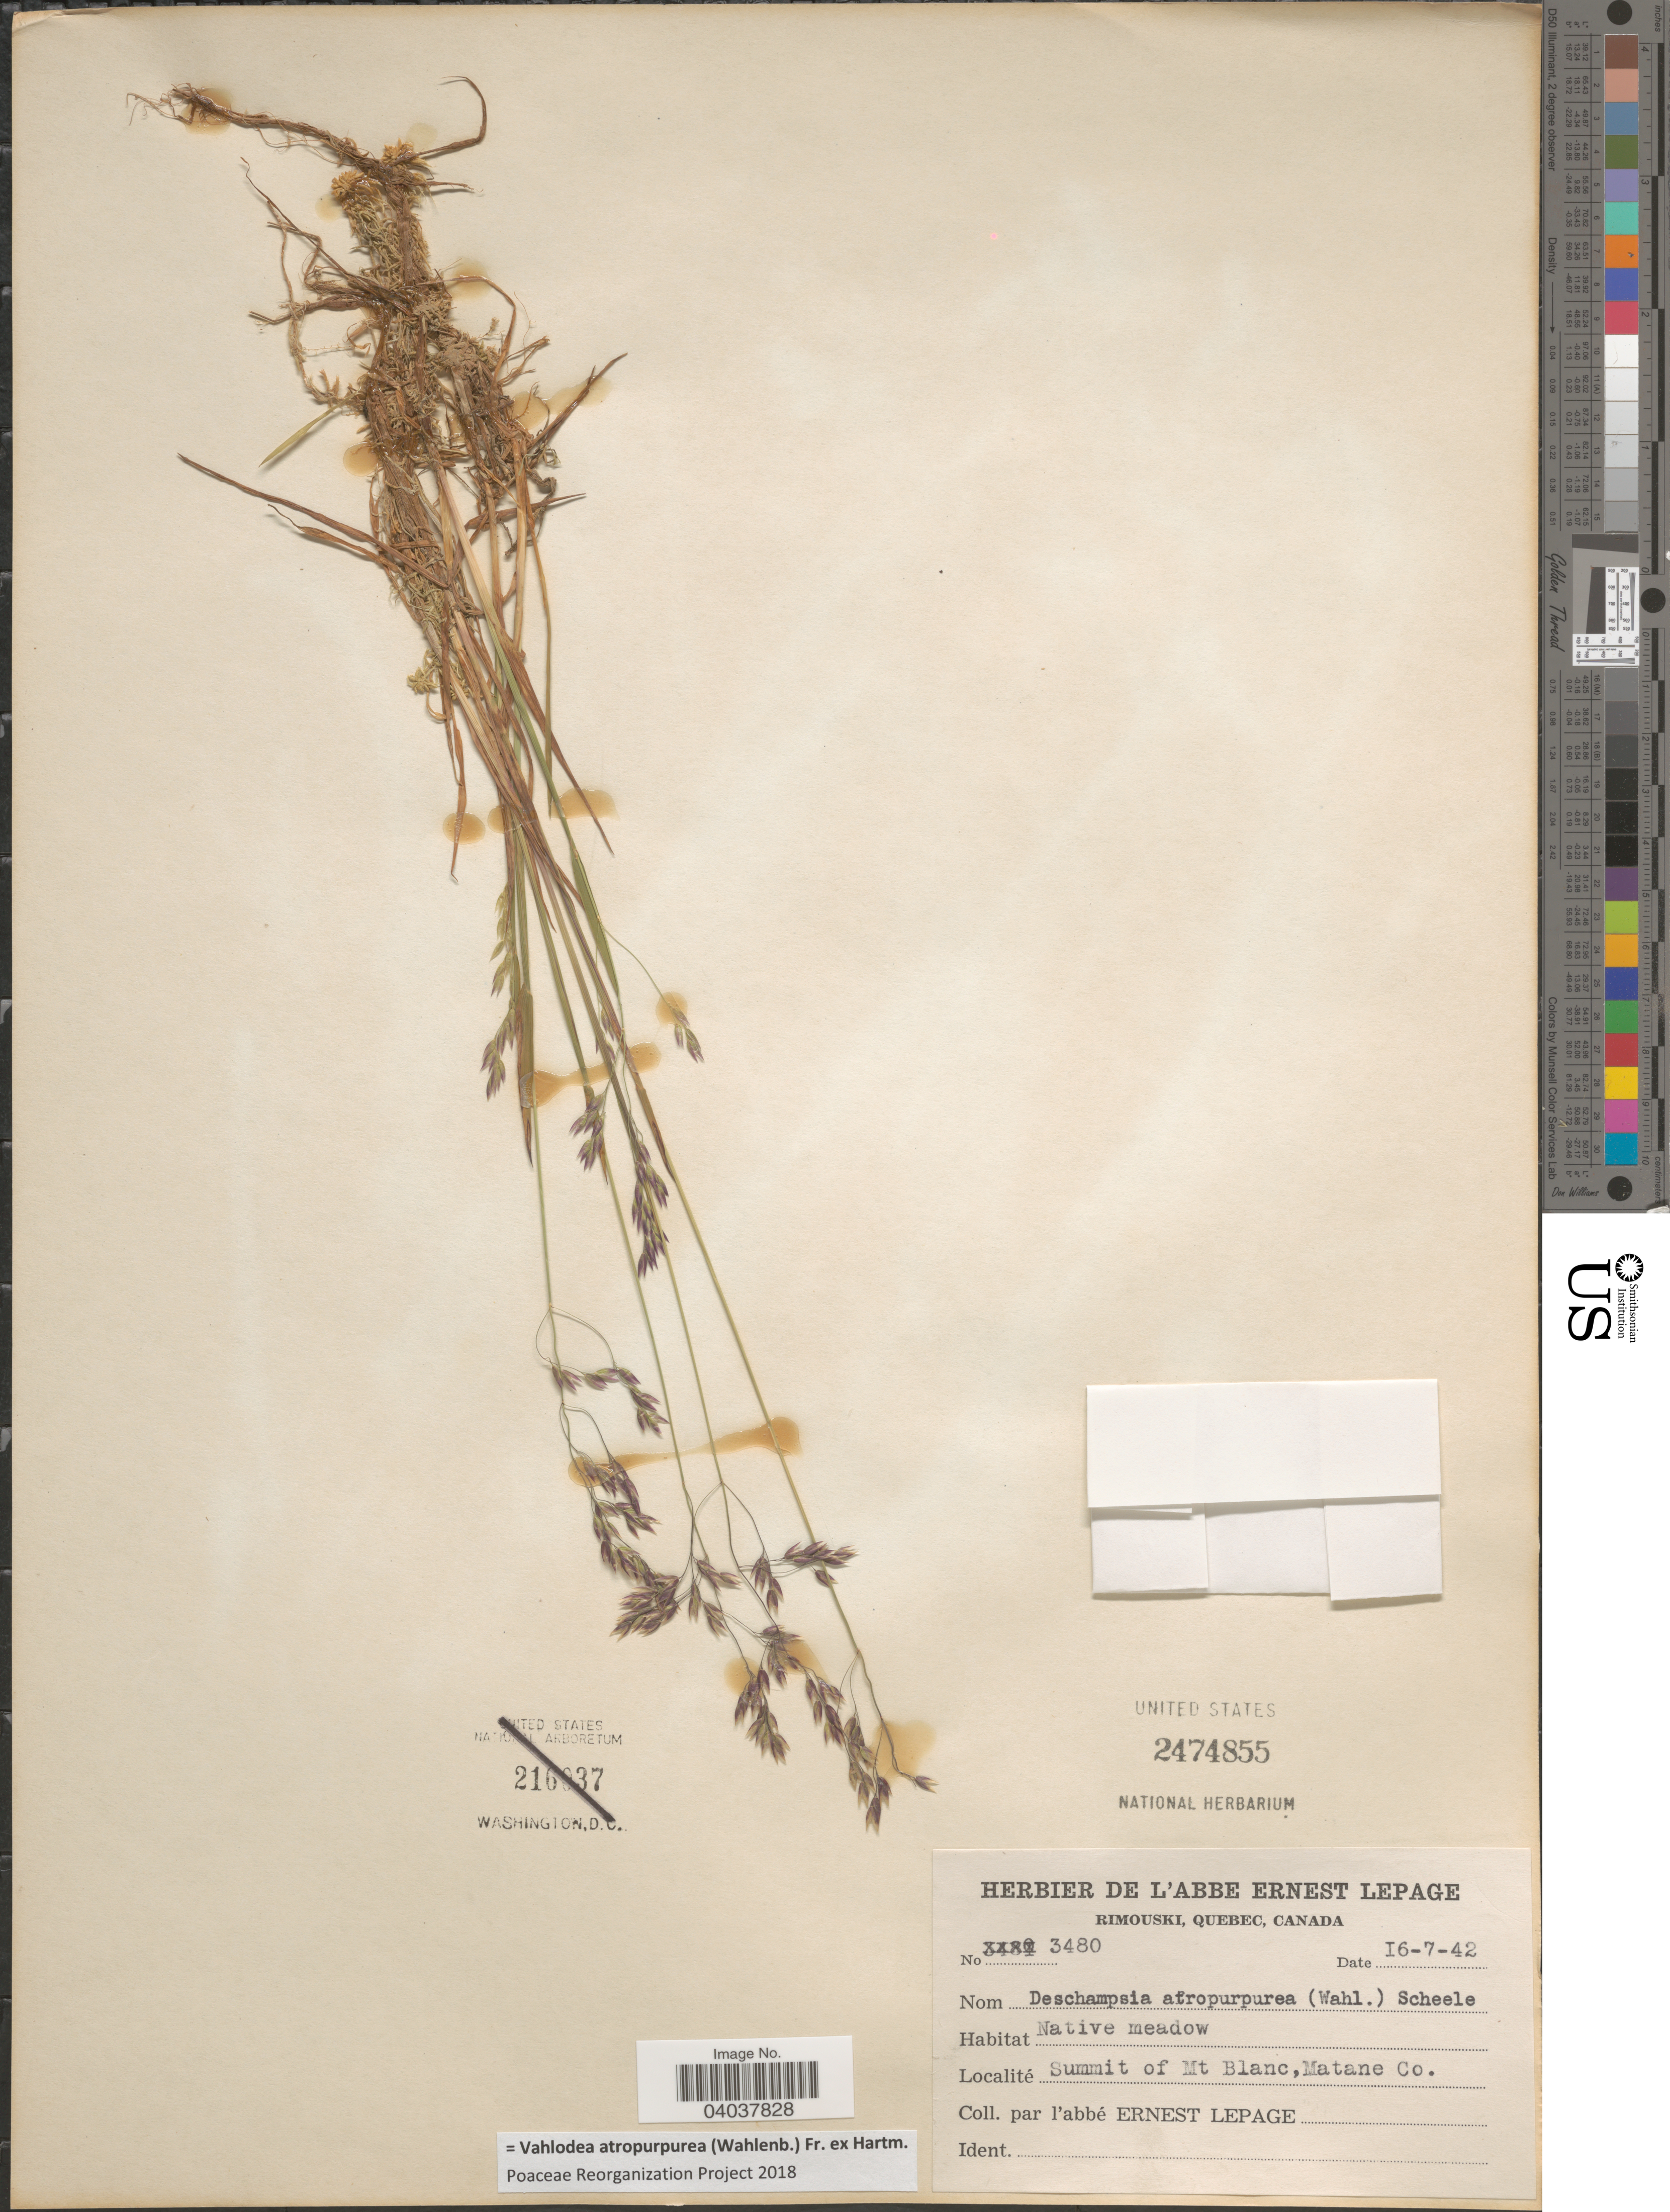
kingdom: Plantae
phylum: Tracheophyta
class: Liliopsida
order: Poales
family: Poaceae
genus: Vahlodea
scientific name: Vahlodea atropurpurea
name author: (Wahlenb.) Fr. ex Hartm.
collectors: E. Lepage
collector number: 3480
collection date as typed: Transcribed d/m/y: 16/7/42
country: Canada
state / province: Quebec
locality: Summit of Mt Blanc, Matane Co.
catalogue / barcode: US 2474855